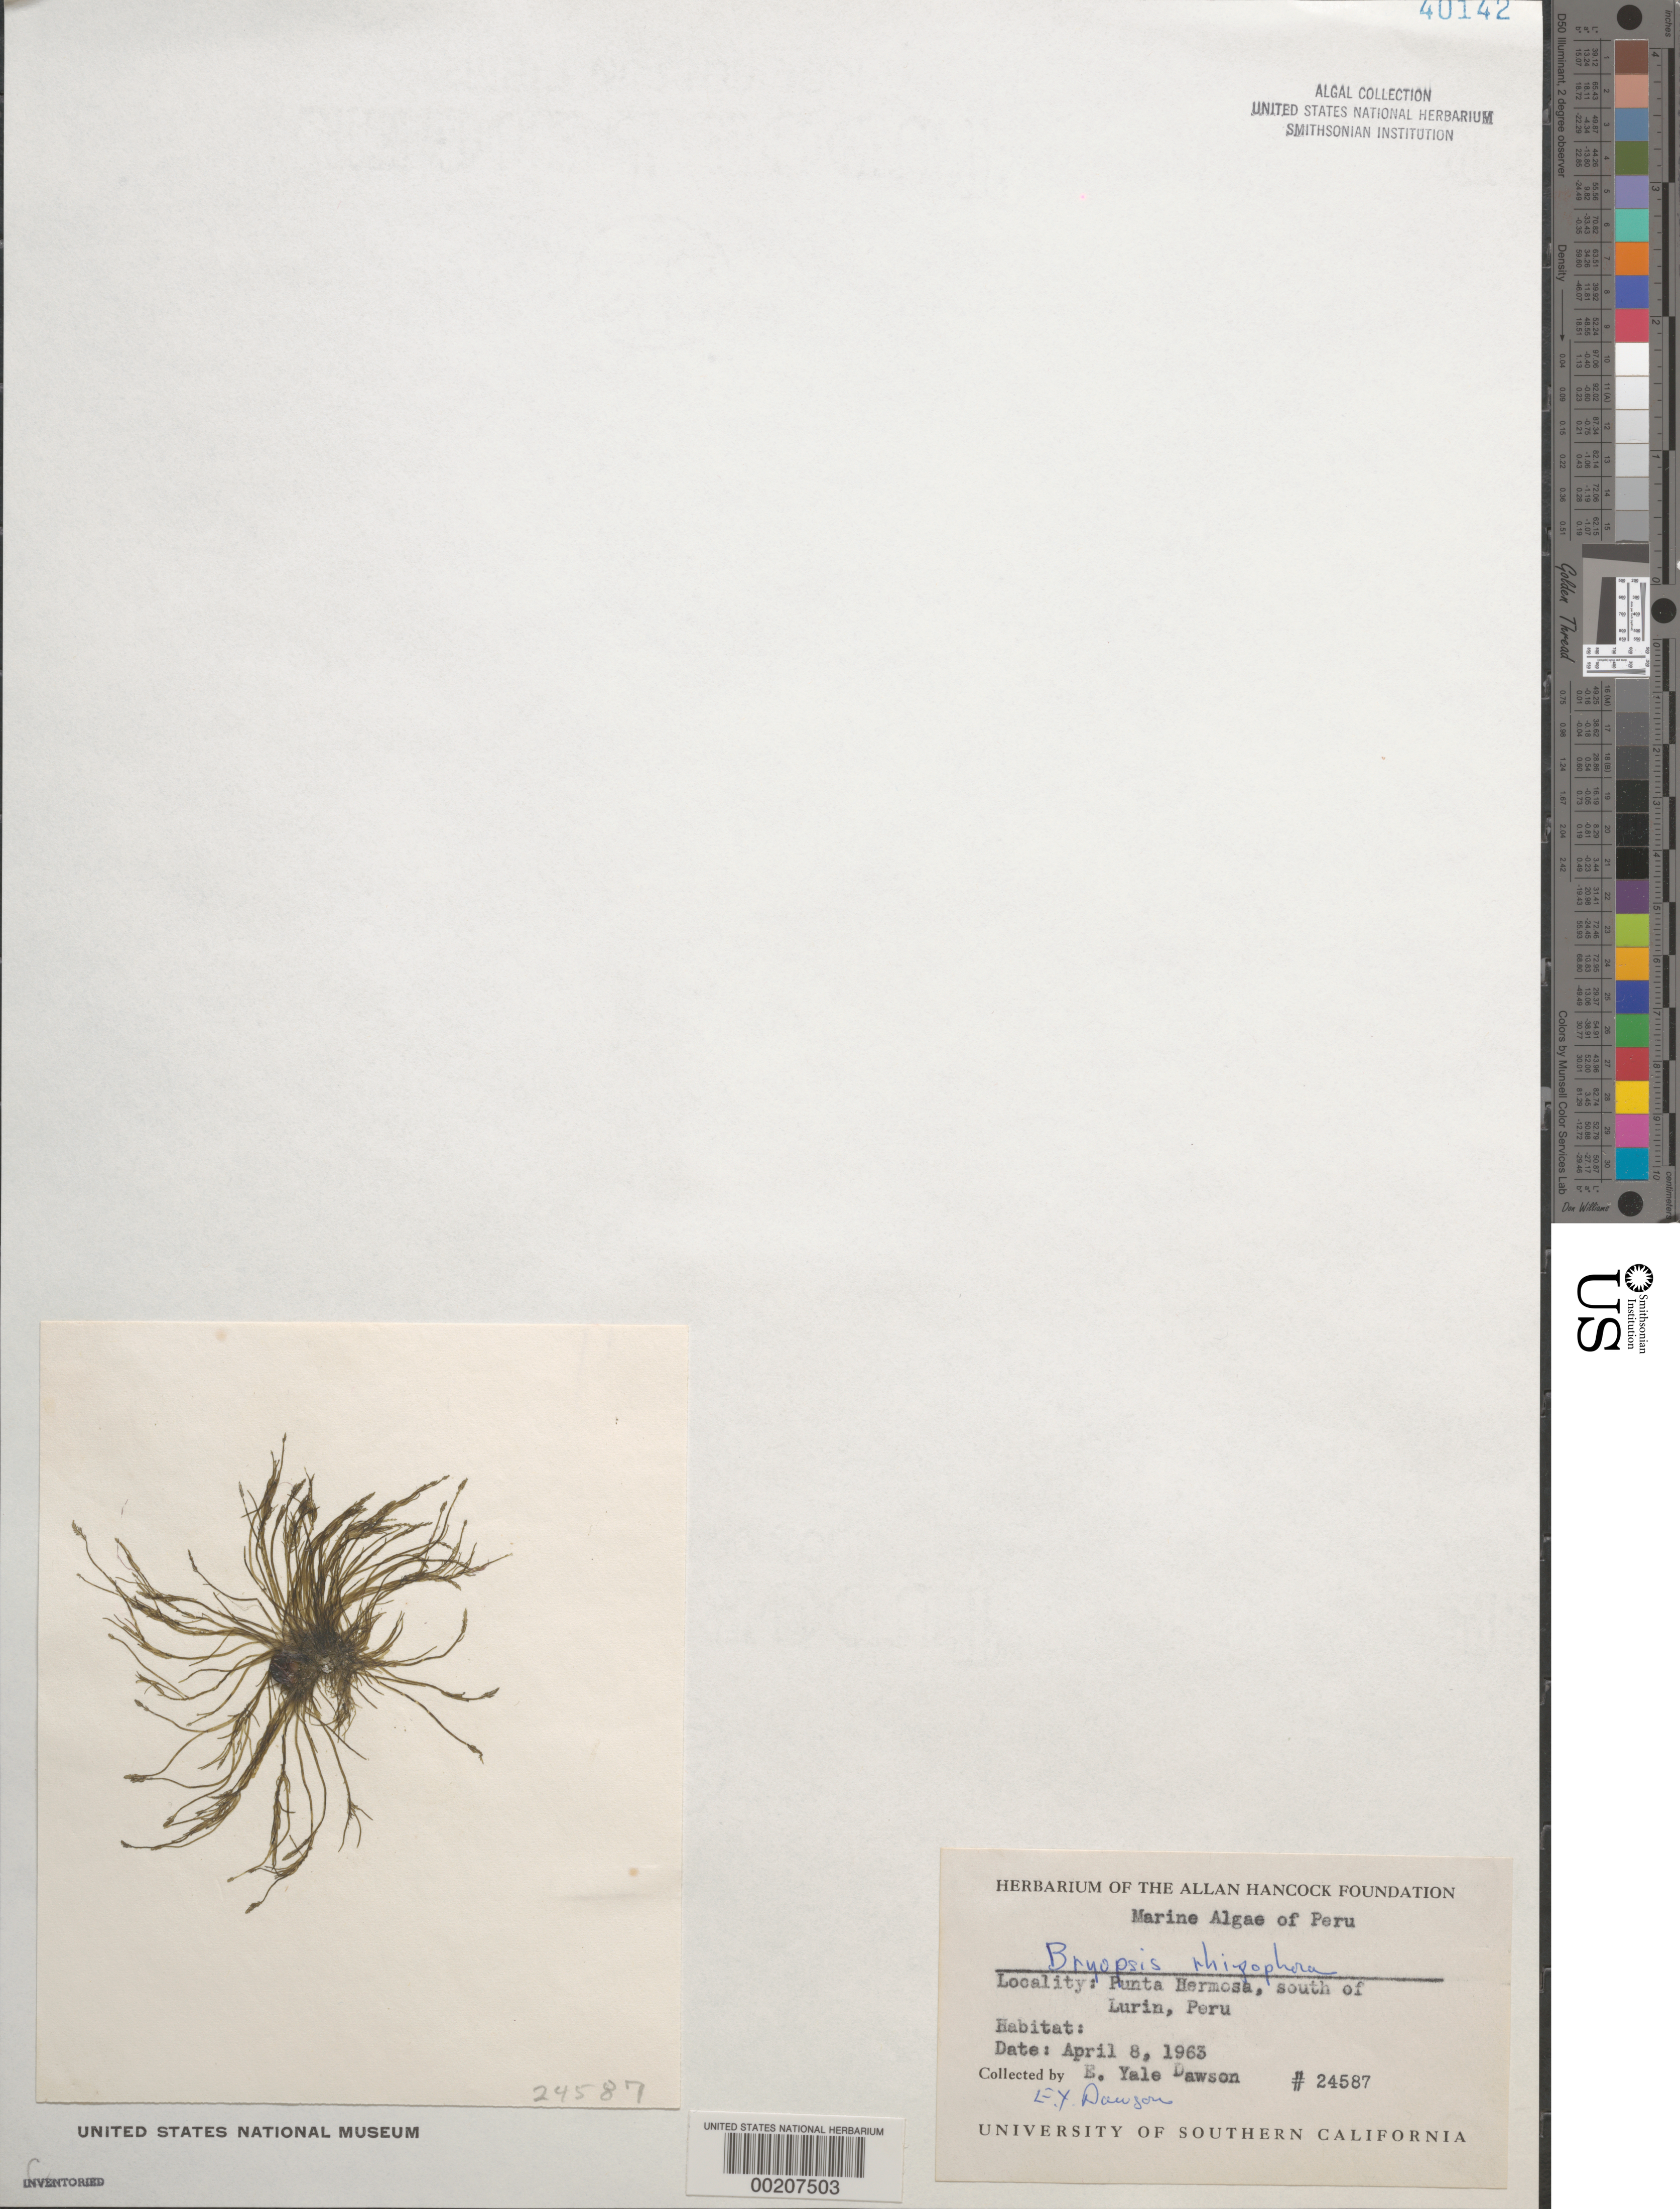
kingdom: Plantae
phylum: Chlorophyta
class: Ulvophyceae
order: Bryopsidales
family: Bryopsidaceae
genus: Bryopsis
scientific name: Bryopsis rhizophora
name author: M. Howe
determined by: Dawson, E. Y.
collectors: E. Y. Dawson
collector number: EYD 24587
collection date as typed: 08 Apr 1963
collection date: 1963-04-08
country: Peru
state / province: Lima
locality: Punta hermosa, south of lurin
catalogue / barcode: US 40142